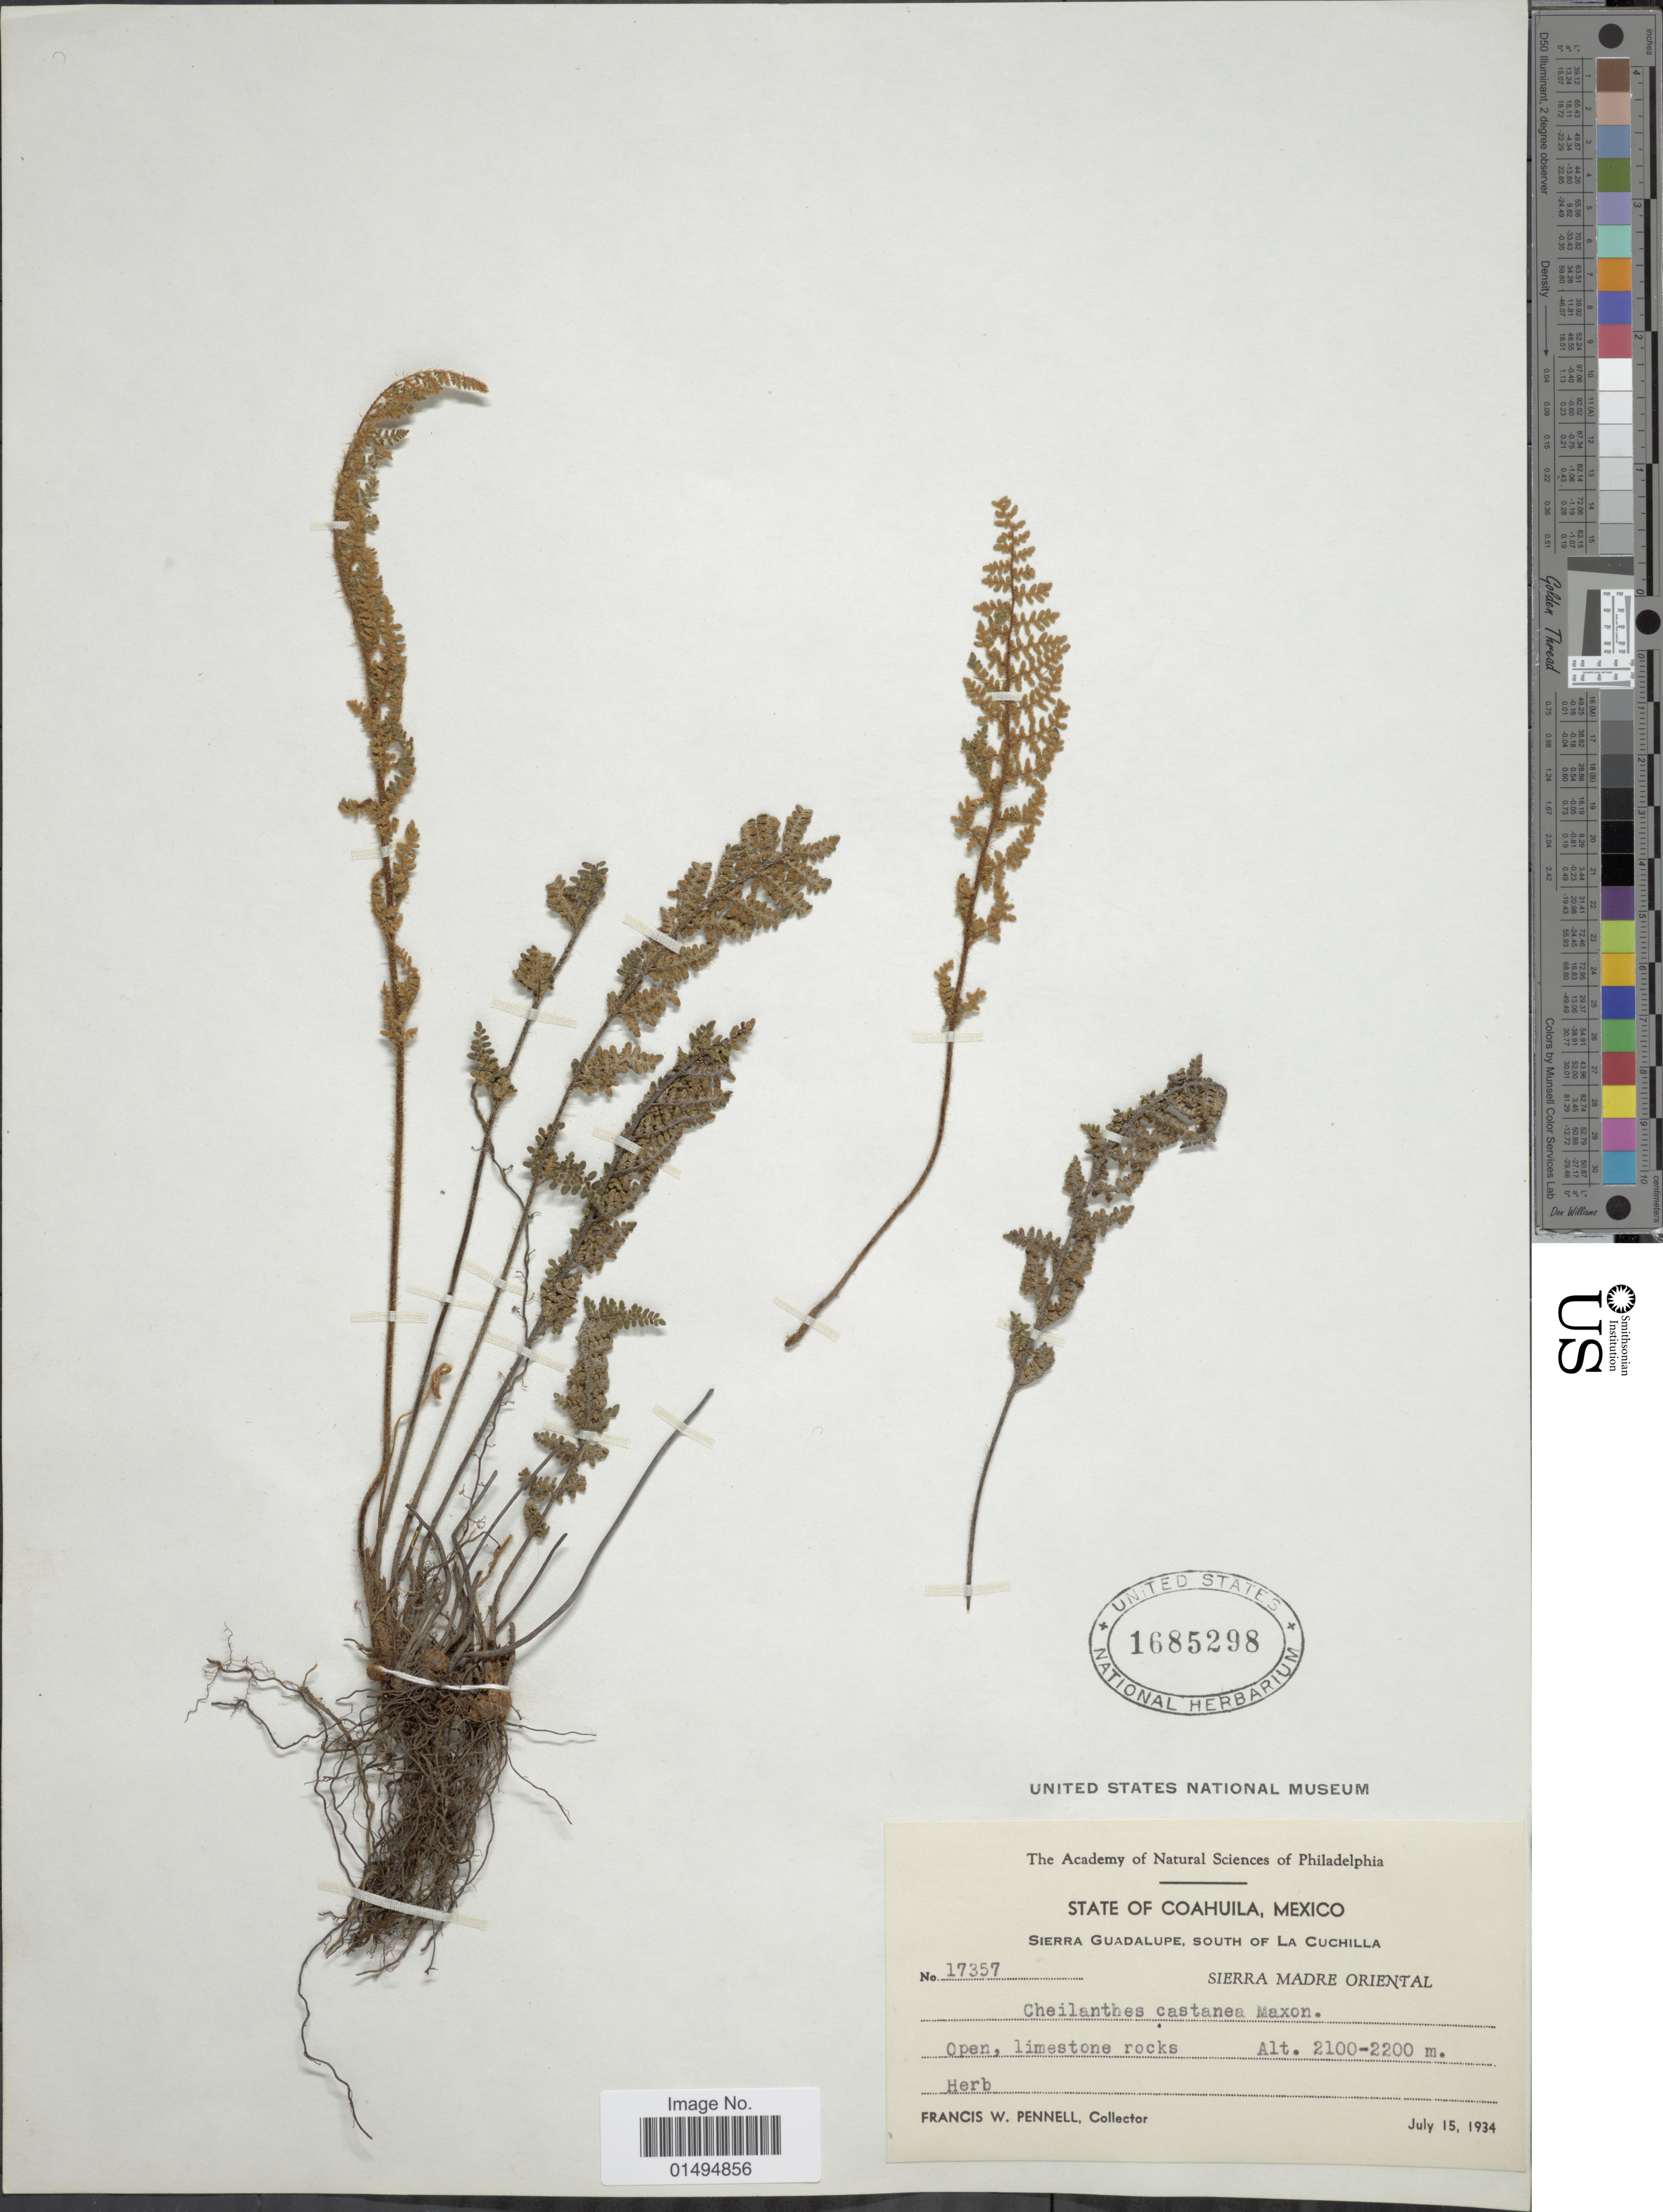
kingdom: Plantae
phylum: Tracheophyta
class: Polypodiopsida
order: Polypodiales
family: Pteridaceae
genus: Myriopteris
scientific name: Myriopteris rufa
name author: Fée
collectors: F. W. Pennell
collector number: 17357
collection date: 1934-07-15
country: Mexico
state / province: Coahuila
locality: Sierra Guadalupe, south of La Cuchilla, Sierra Madre Oriental.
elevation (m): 2100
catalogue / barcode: US 1685298